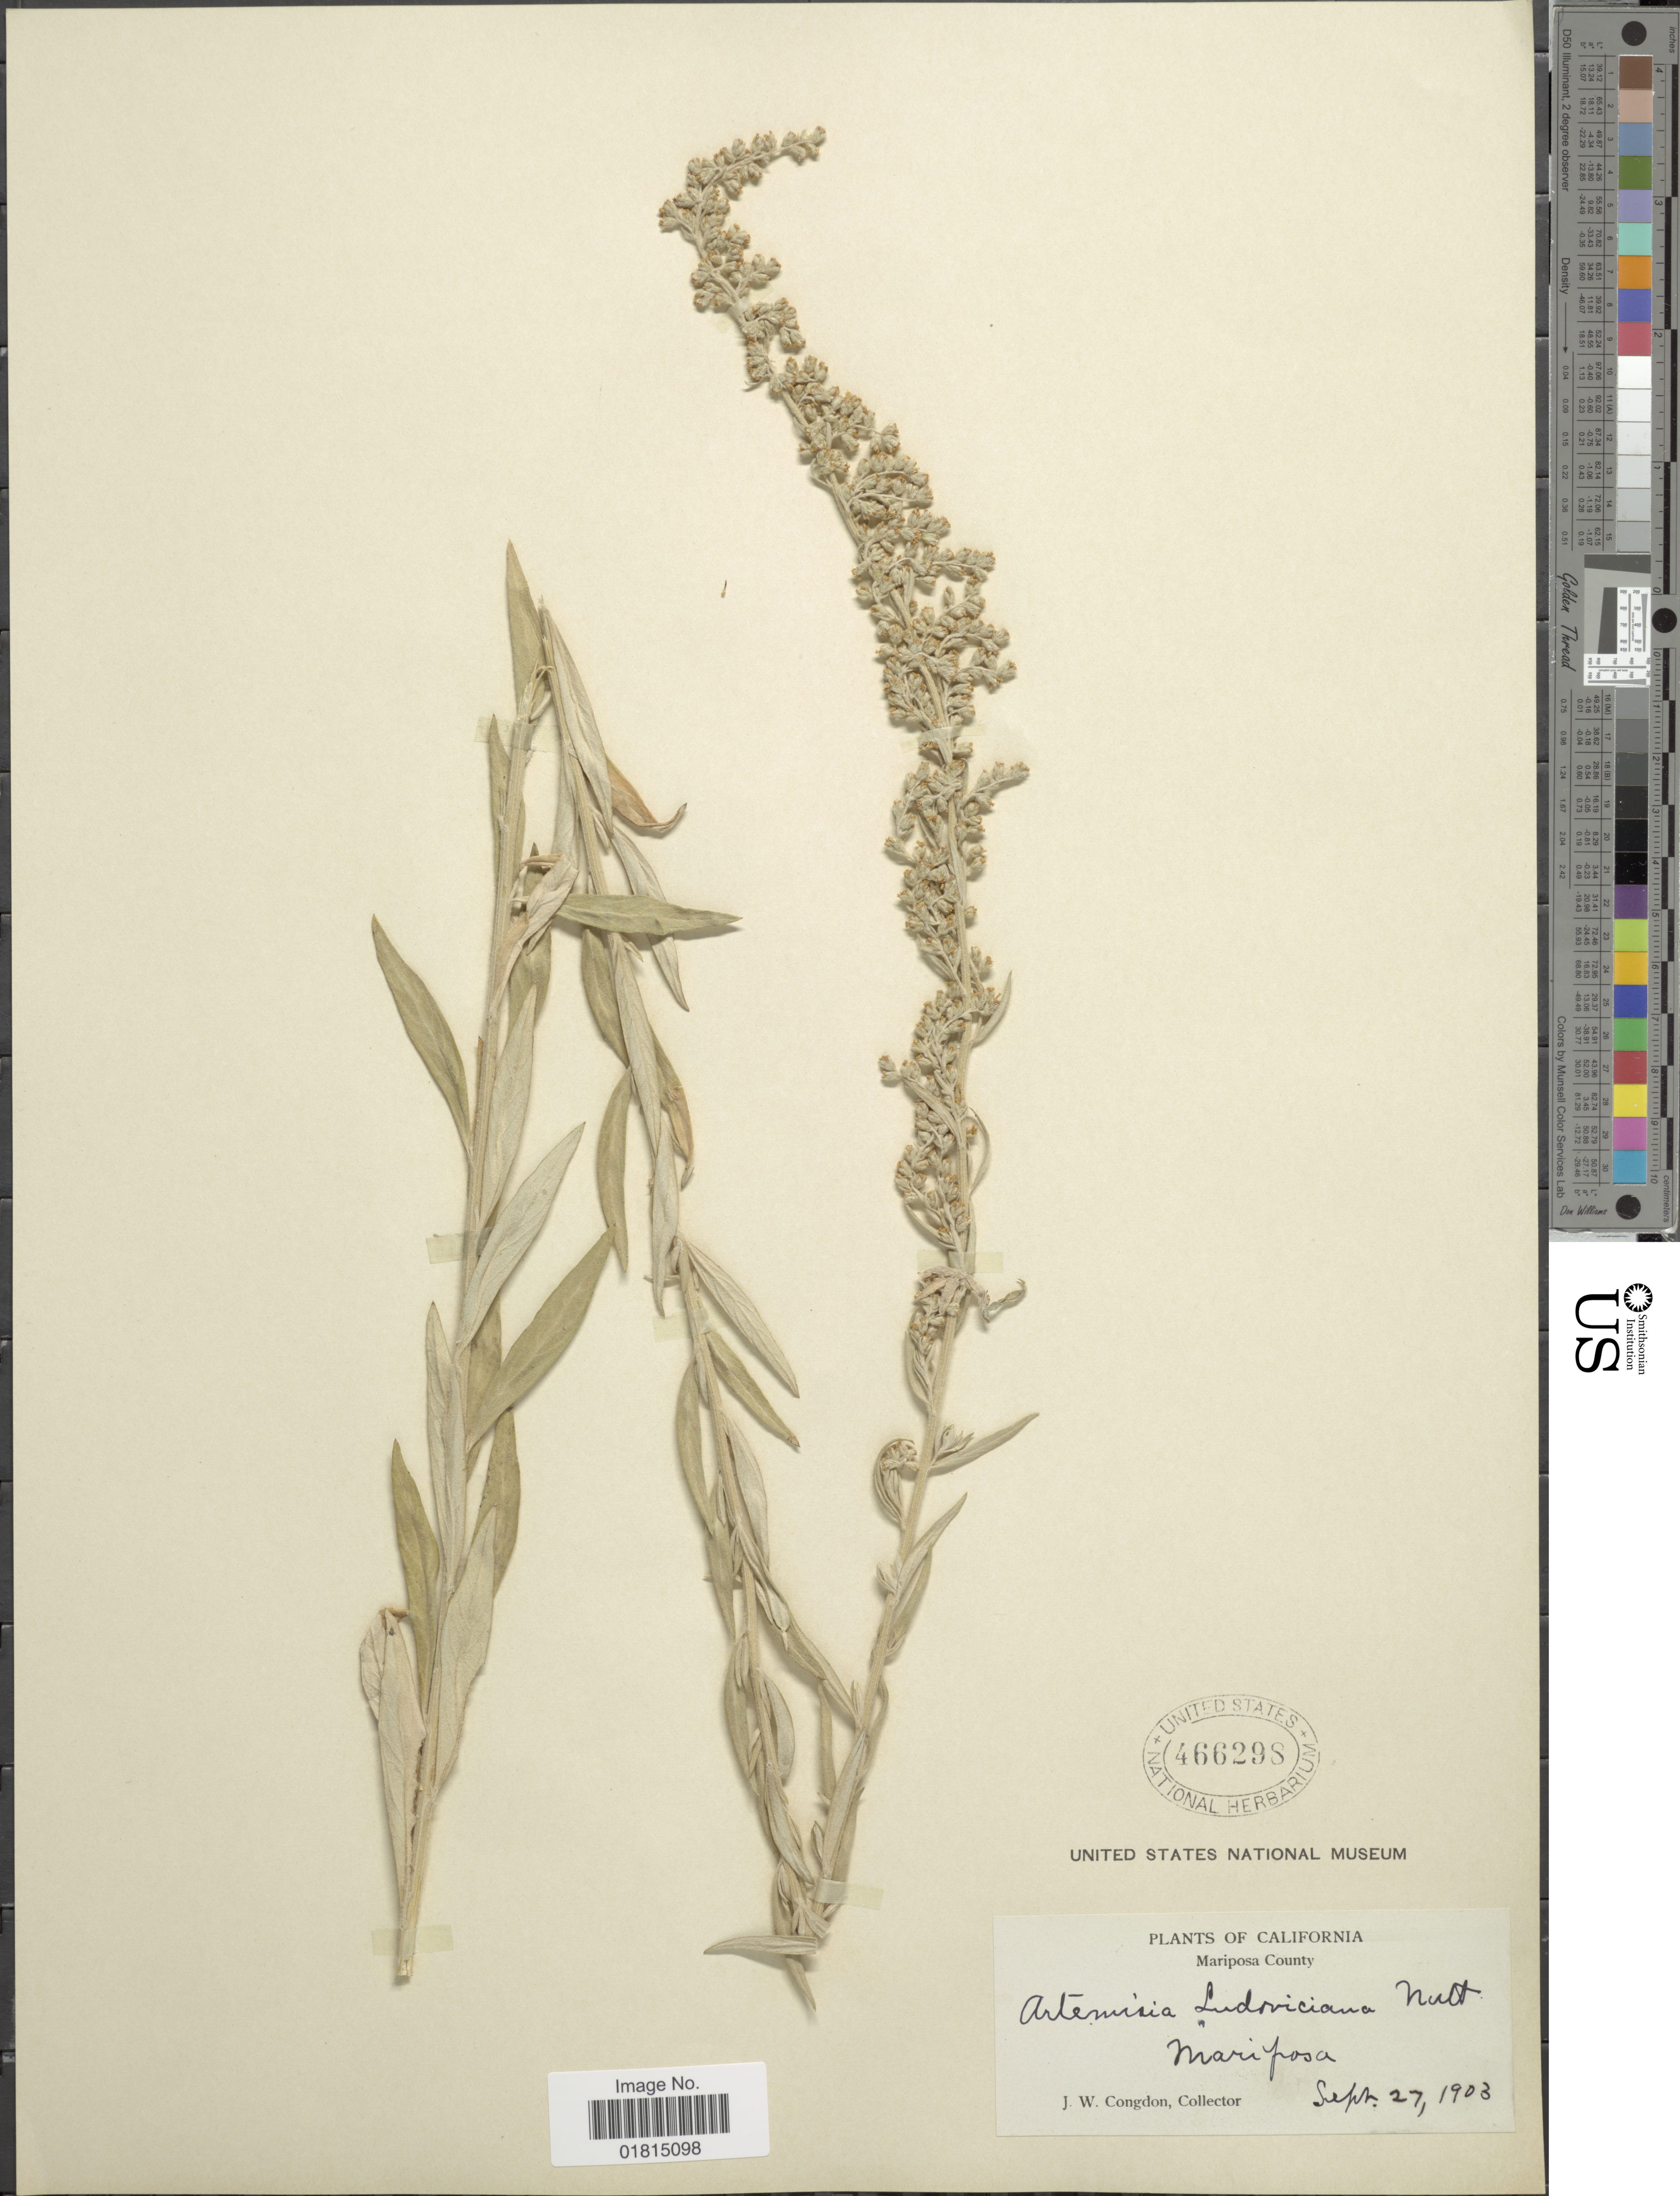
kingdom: Plantae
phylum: Tracheophyta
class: Magnoliopsida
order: Asterales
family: Asteraceae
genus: Artemisia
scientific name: Artemisia diversifolia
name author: Rydb.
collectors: J. W. Congdon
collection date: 1903-09-27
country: United States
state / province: California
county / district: Mariposa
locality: Mariposa County. Mariposa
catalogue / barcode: US 466298